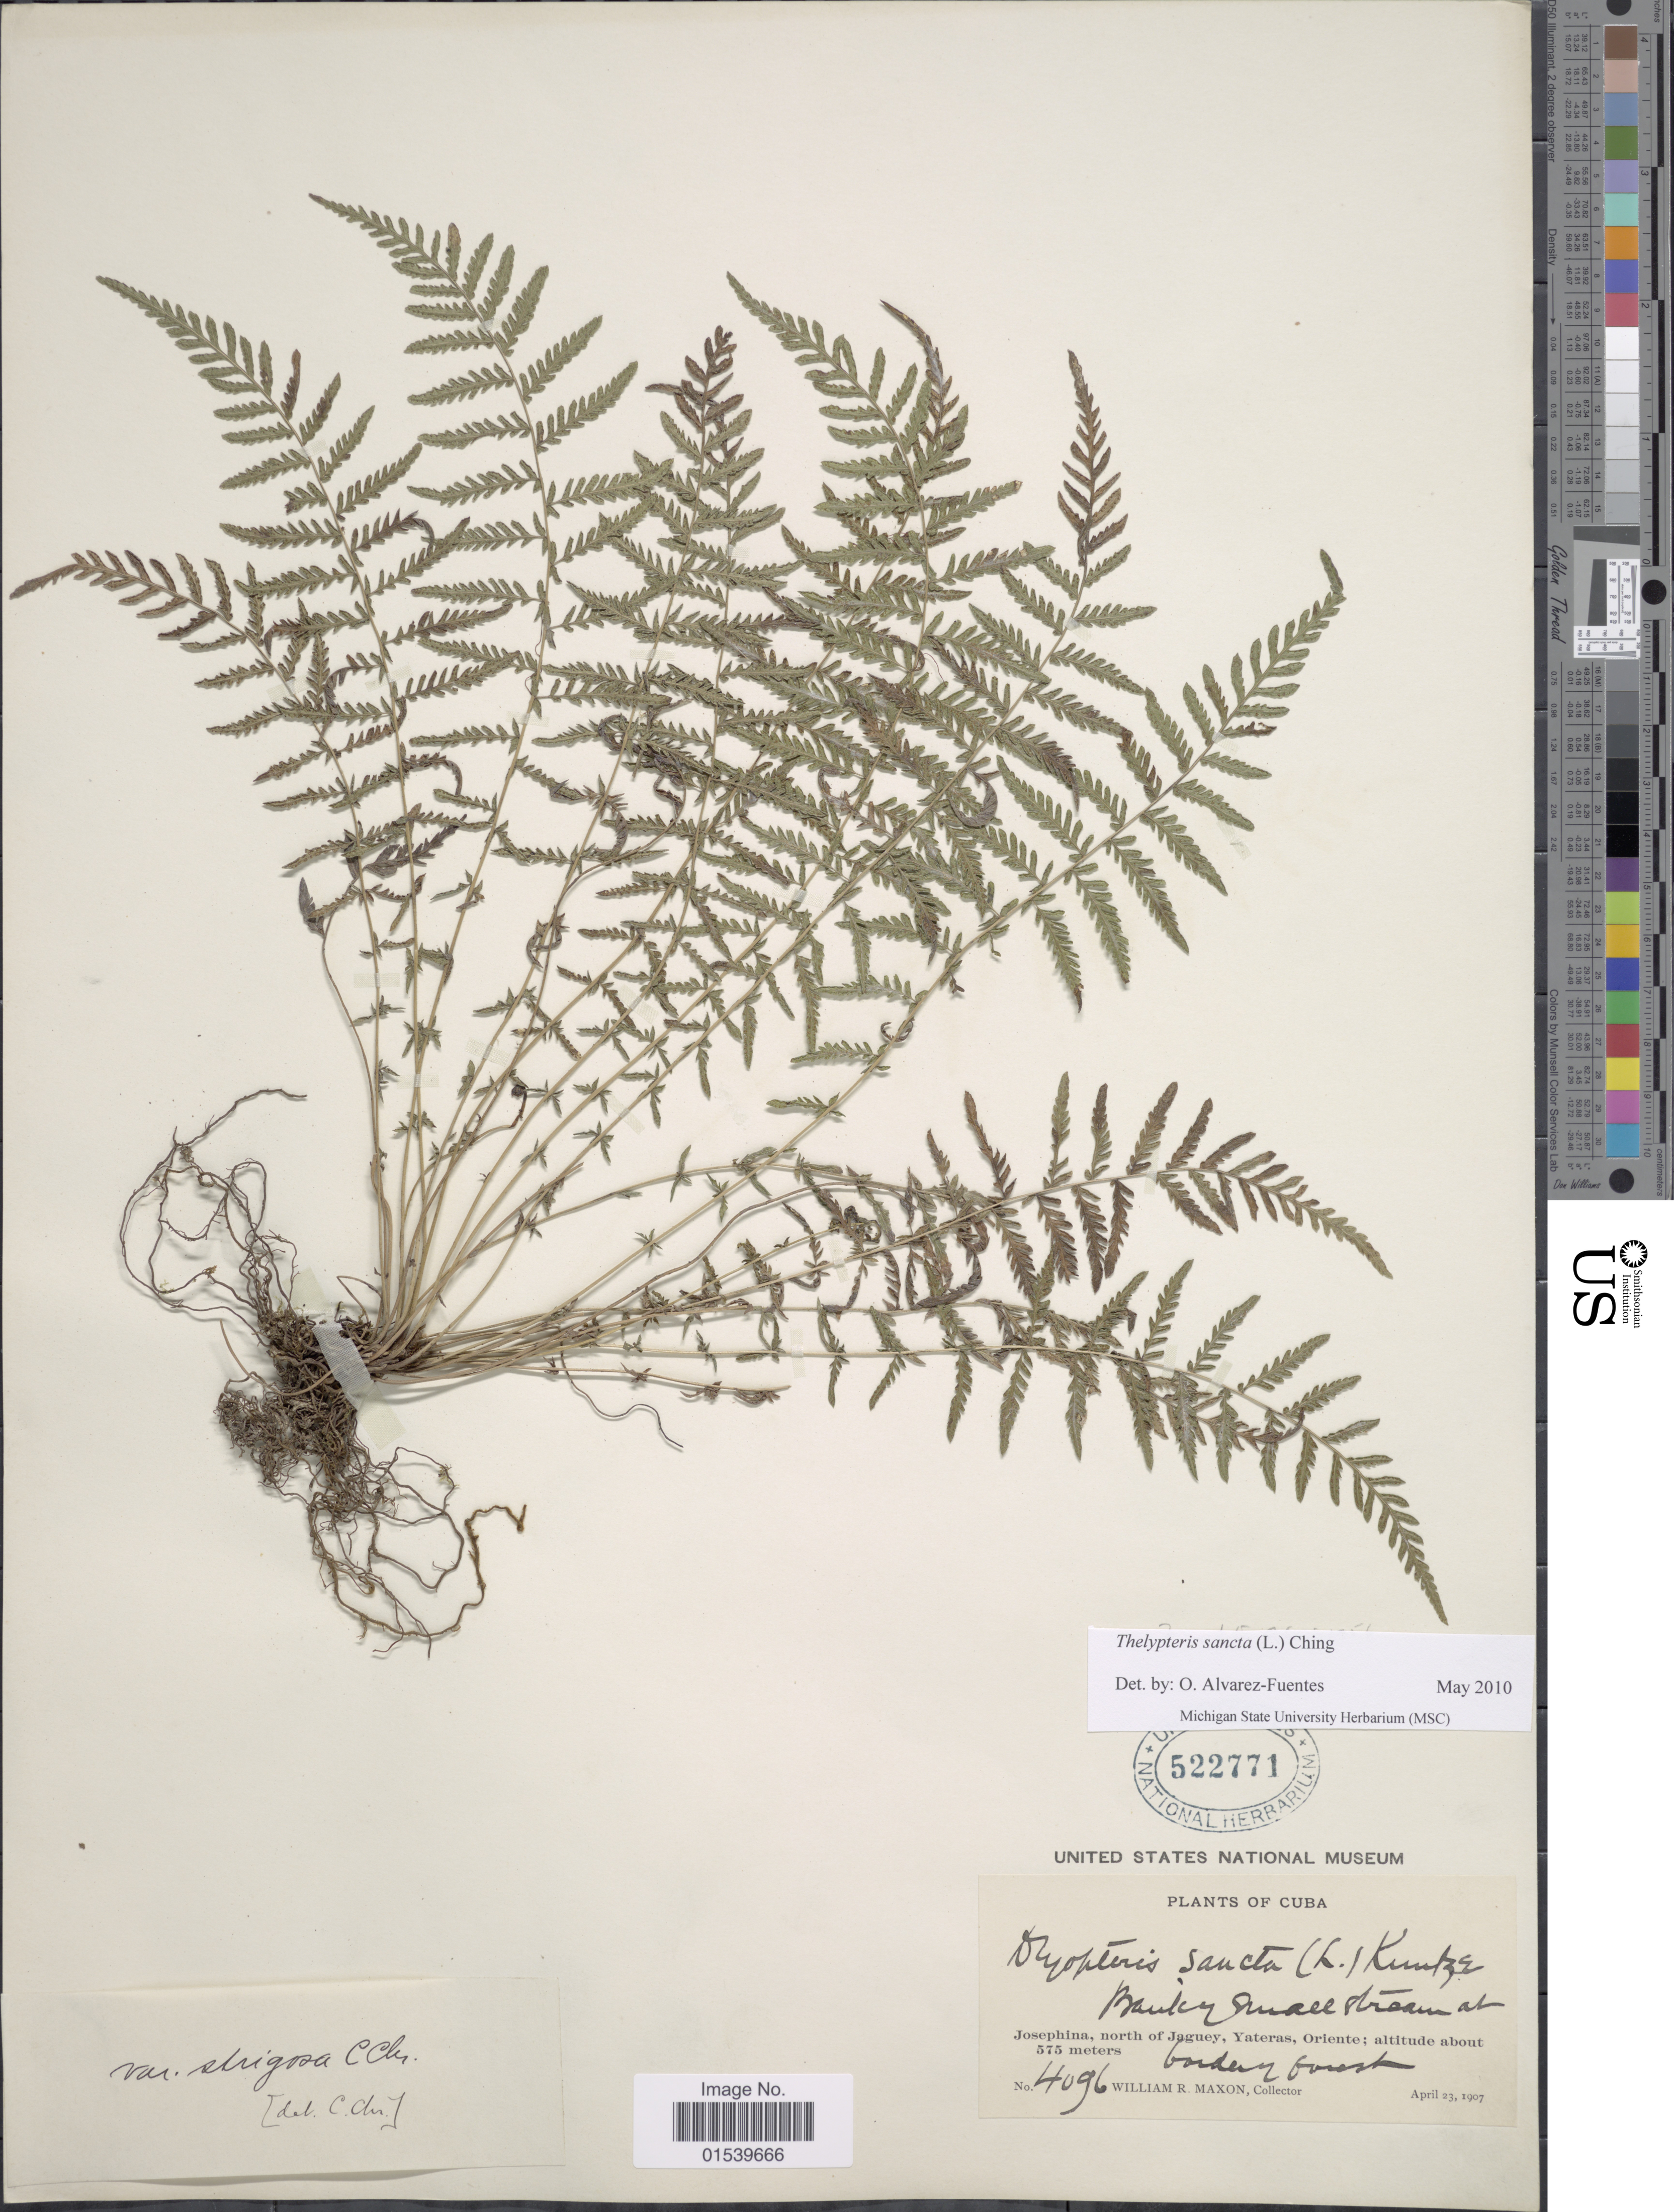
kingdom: Plantae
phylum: Tracheophyta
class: Polypodiopsida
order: Polypodiales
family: Thelypteridaceae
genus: Amauropelta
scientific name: Amauropelta sancta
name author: (L.) Pic. Serm.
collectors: W. R. Maxon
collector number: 4096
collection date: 1907-04-23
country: Cuba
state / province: Oriente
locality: Bank of small stream at Josephina, north of Jaguey, Yateras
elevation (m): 575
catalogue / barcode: US 522771